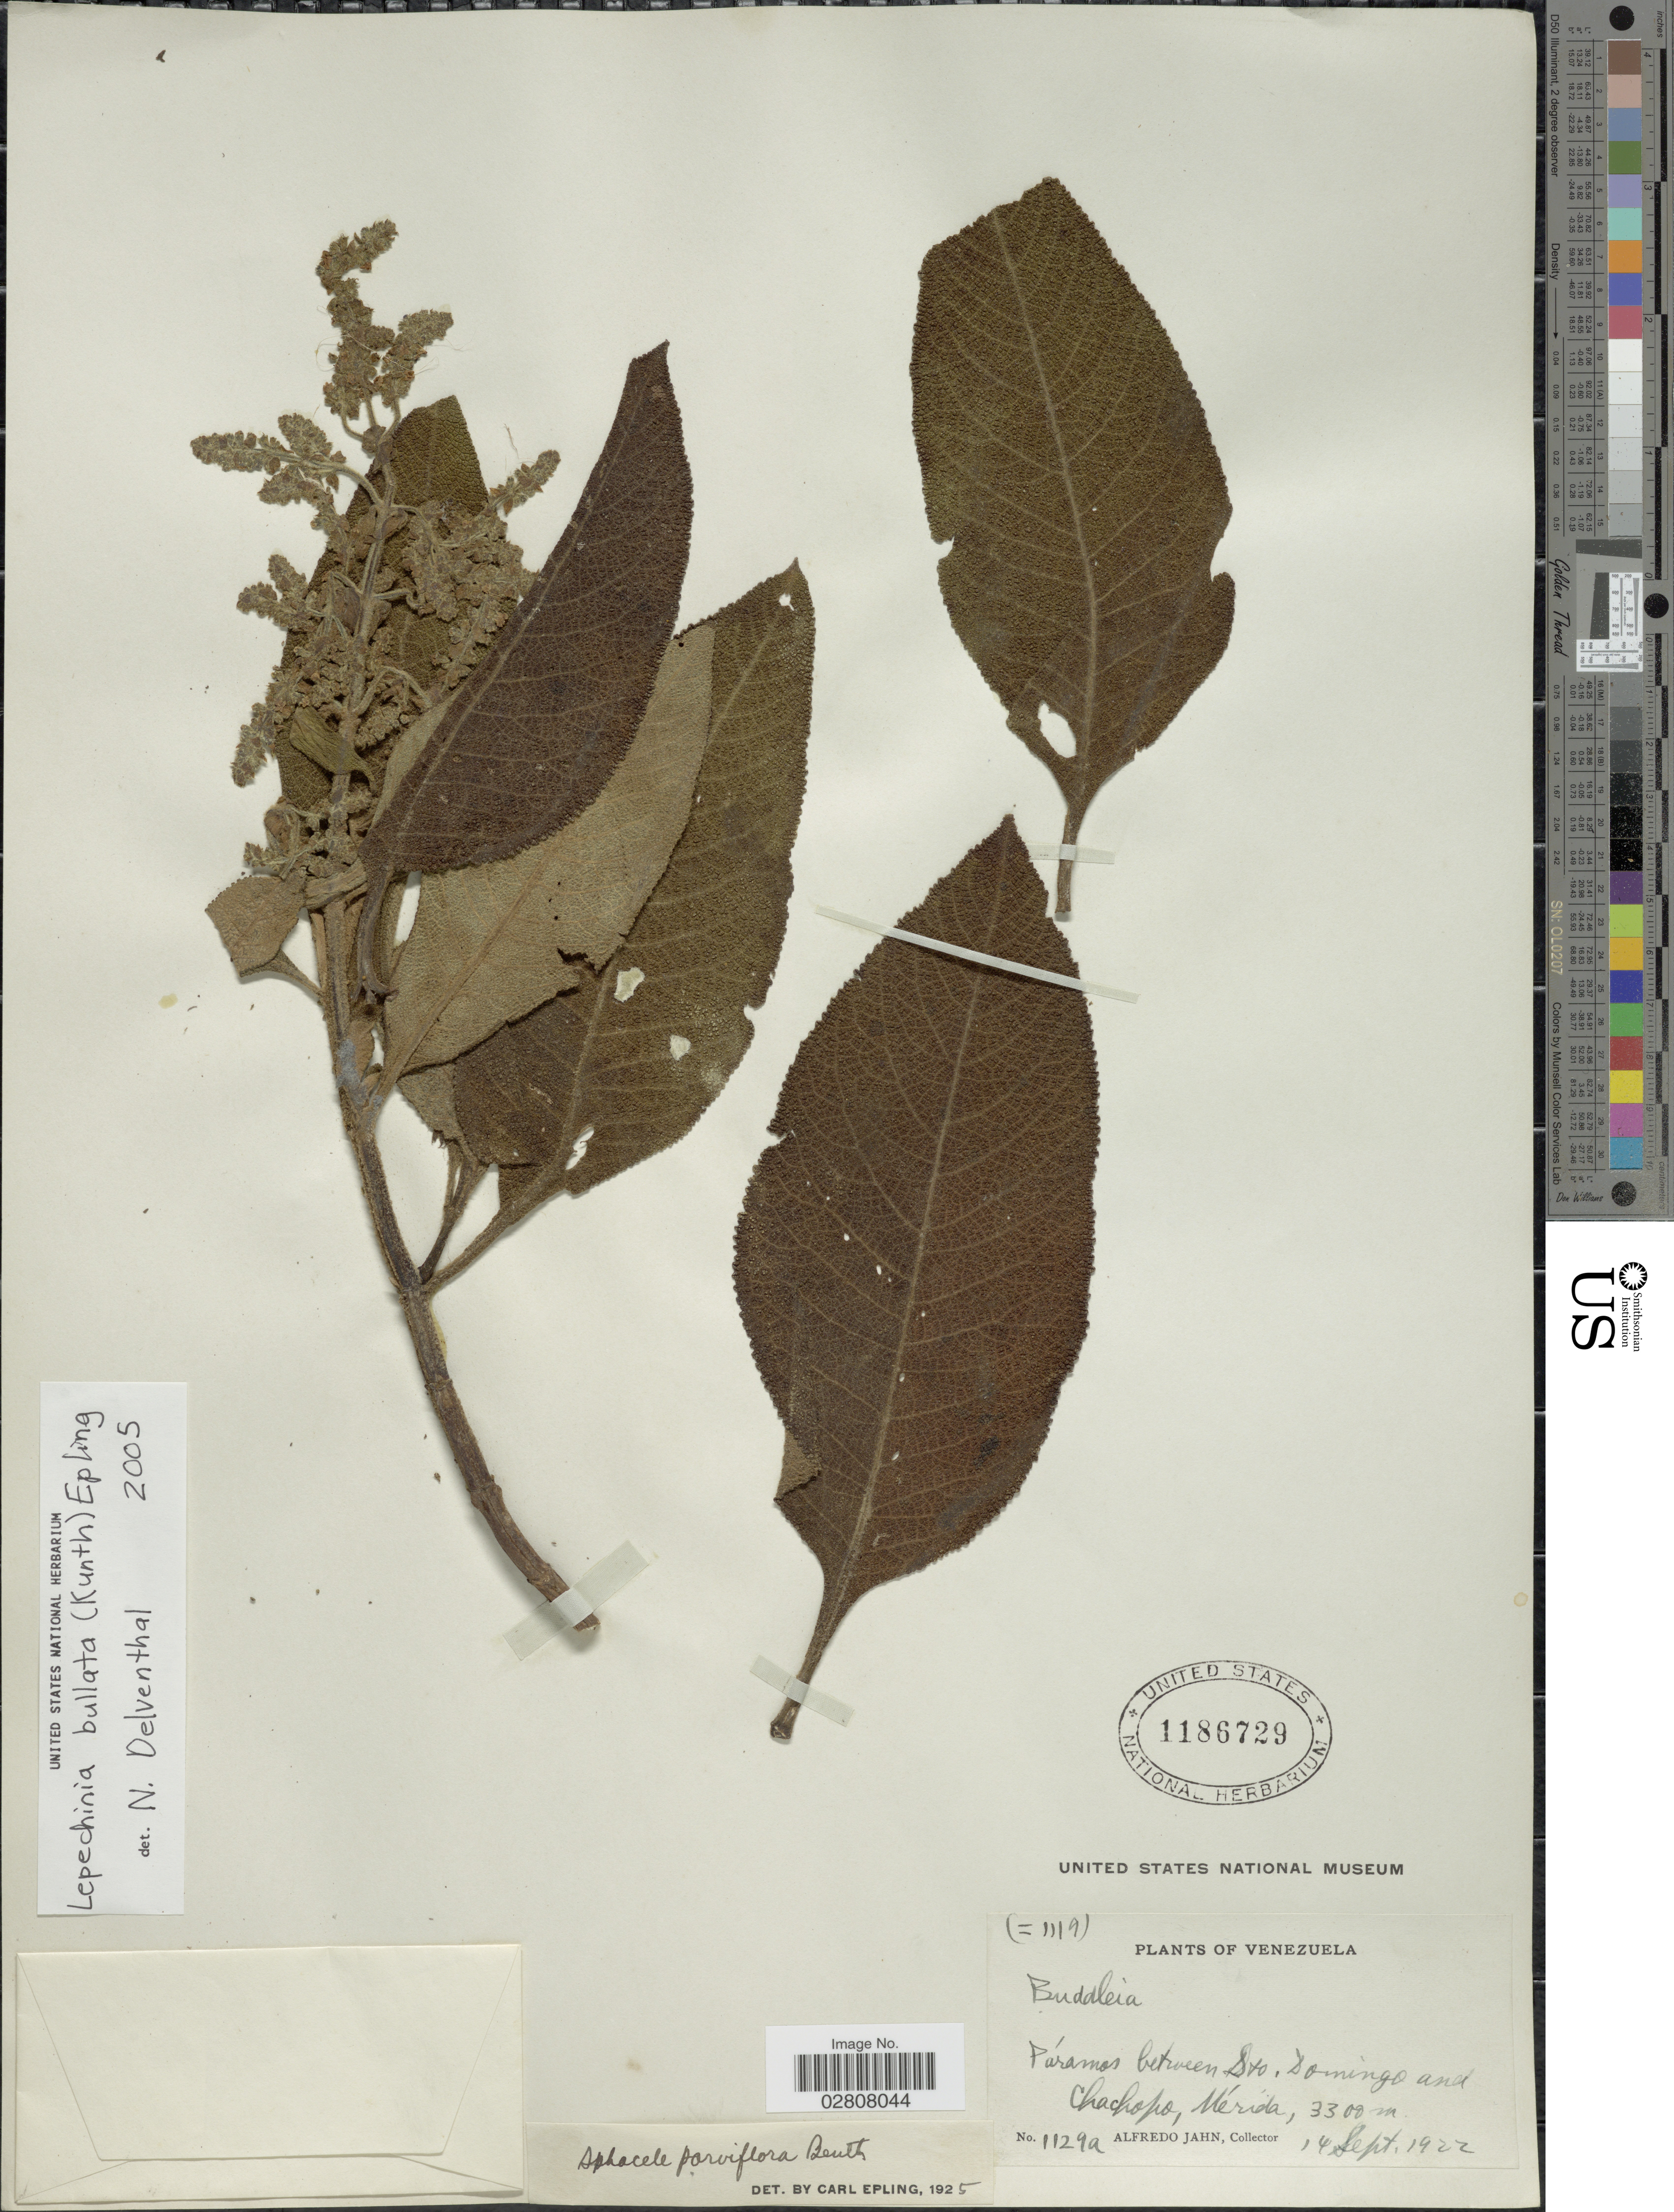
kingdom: Plantae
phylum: Tracheophyta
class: Magnoliopsida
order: Lamiales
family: Lamiaceae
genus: Lepechinia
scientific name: Lepechinia bullata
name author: (Kunth) Epling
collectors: A. Jahn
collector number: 1129a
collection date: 1922-04-14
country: Venezuela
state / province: Mérida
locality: Páramos between Sto. Domingo ang Chachopo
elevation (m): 3300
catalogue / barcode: US 1186729